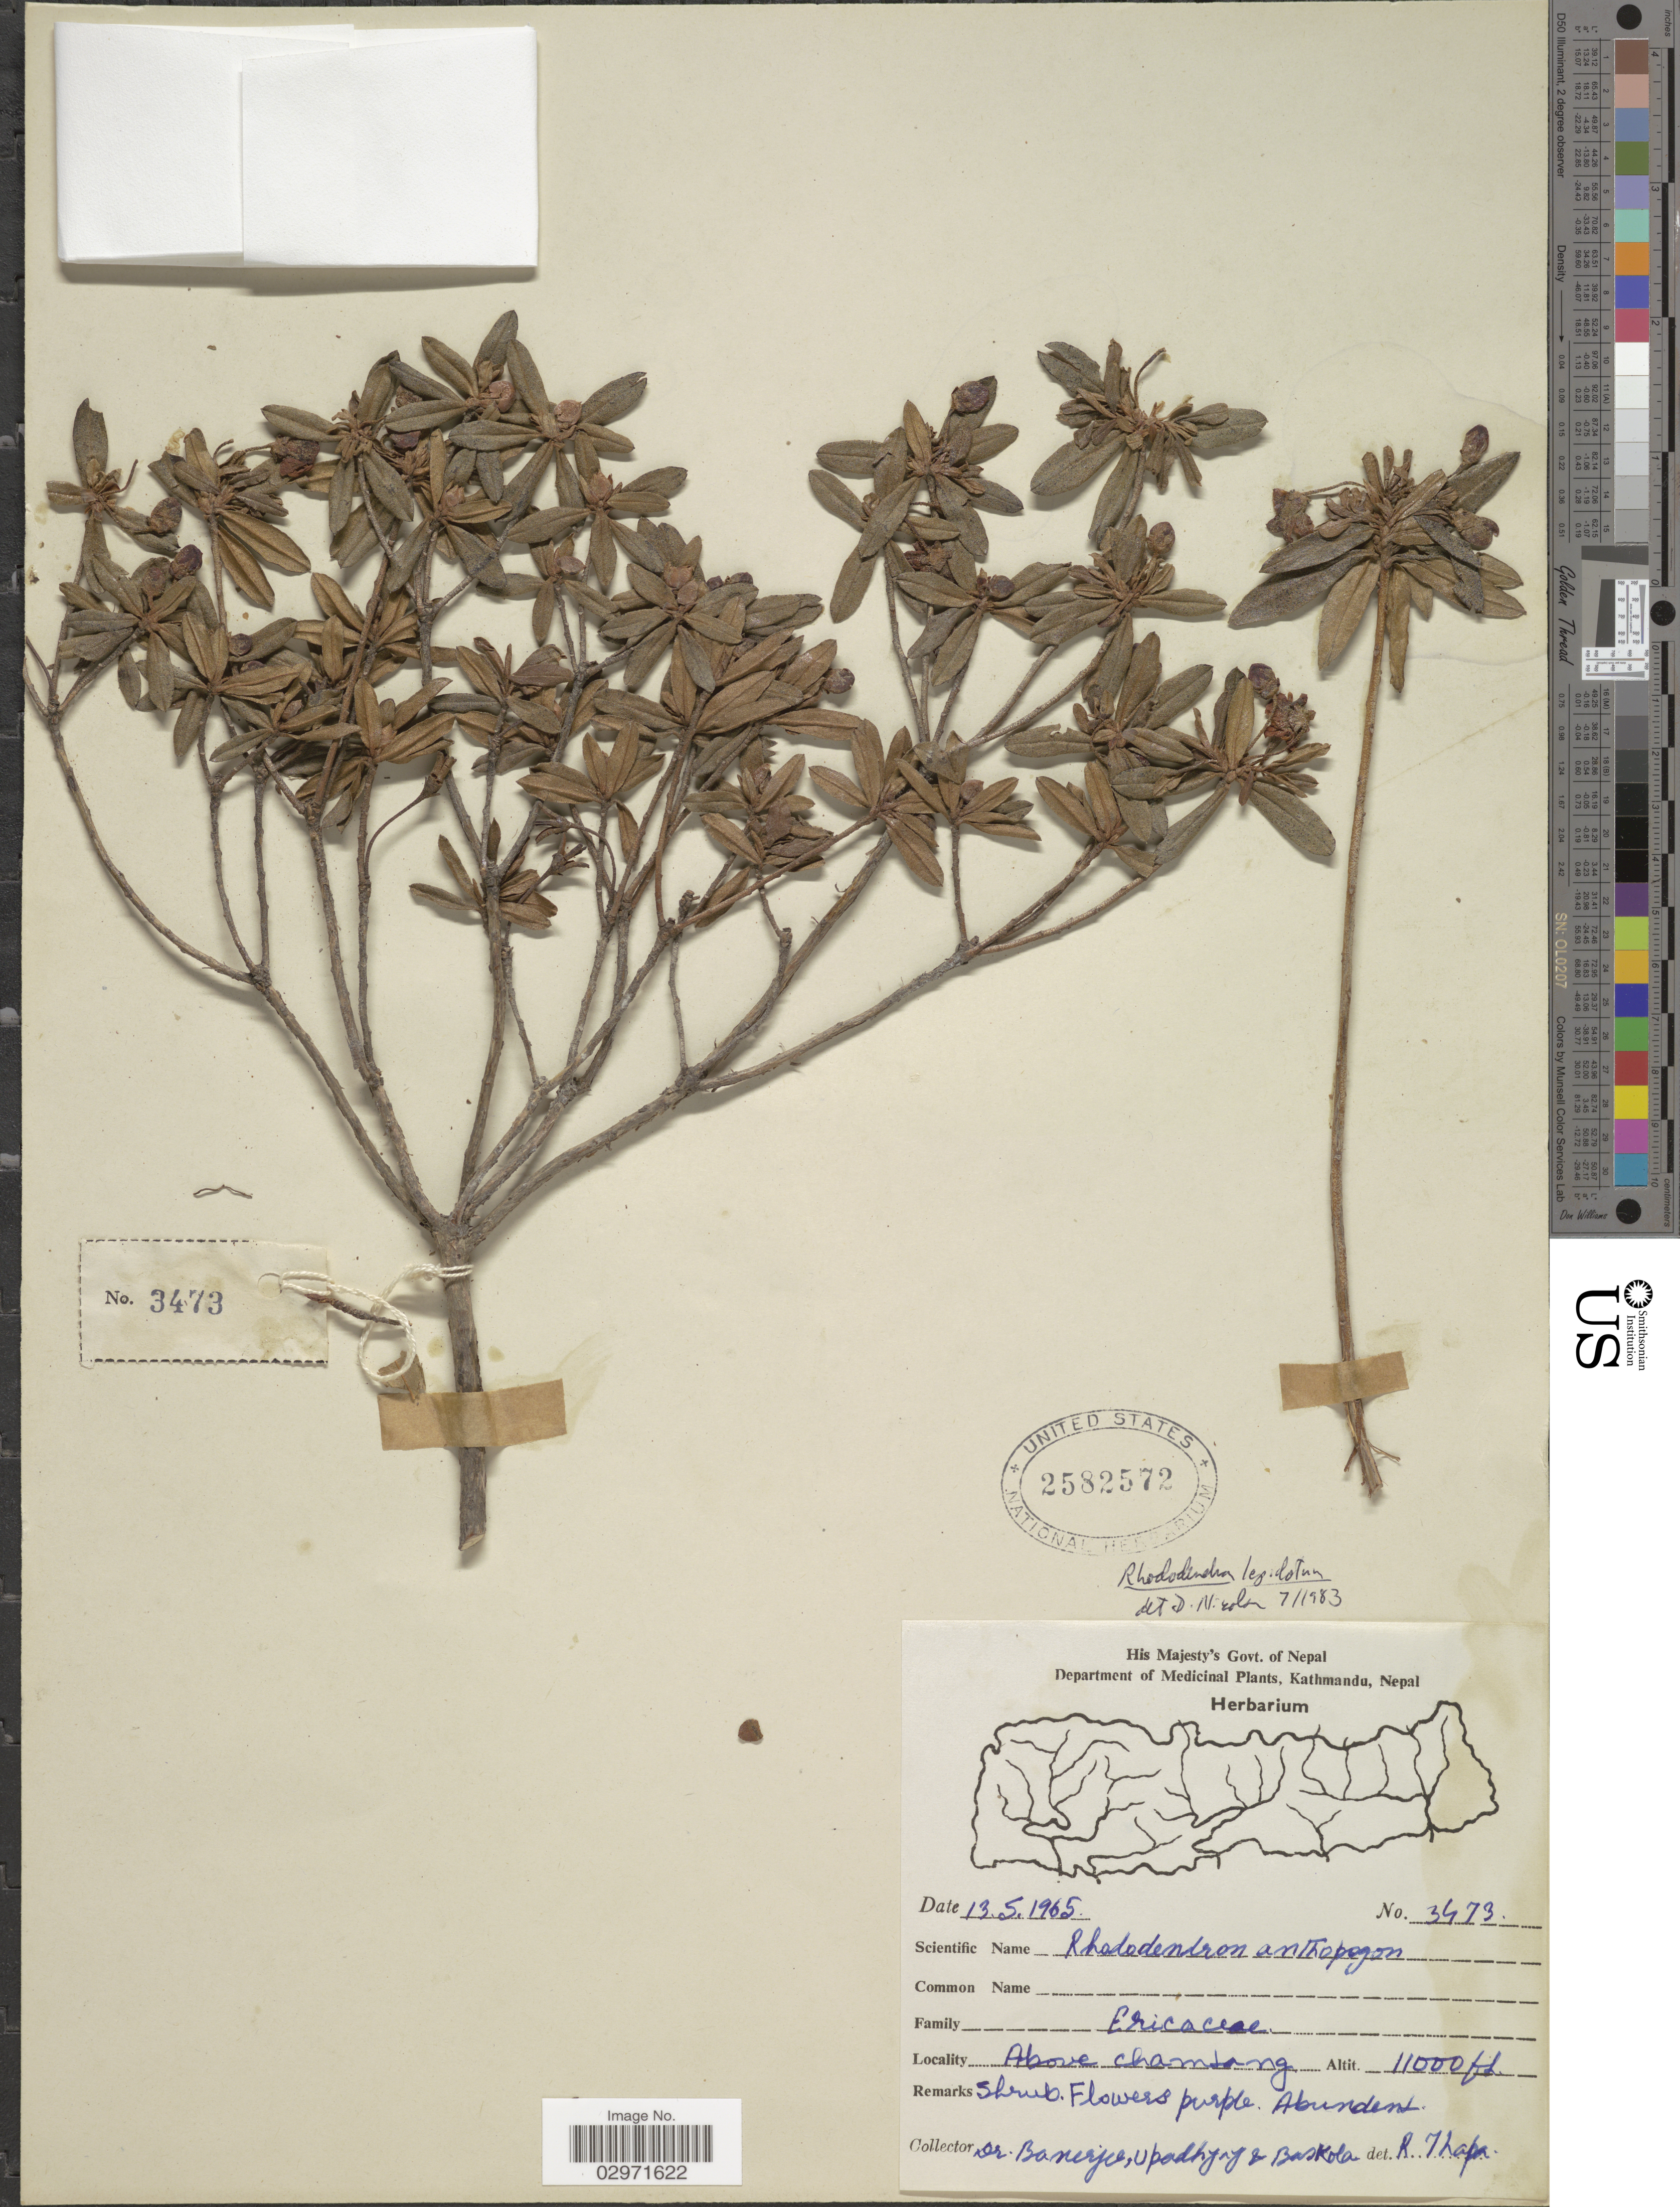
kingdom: Plantae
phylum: Tracheophyta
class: Magnoliopsida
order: Ericales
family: Ericaceae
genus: Rhododendron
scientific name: Rhododendron lepidotum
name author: Wall. ex G. Don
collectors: -. Banerjee, Upadhyay, -- & Baskola, --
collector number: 3473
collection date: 1965-05-13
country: Nepal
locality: Above Chamtang.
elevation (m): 3353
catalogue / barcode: US 2582572